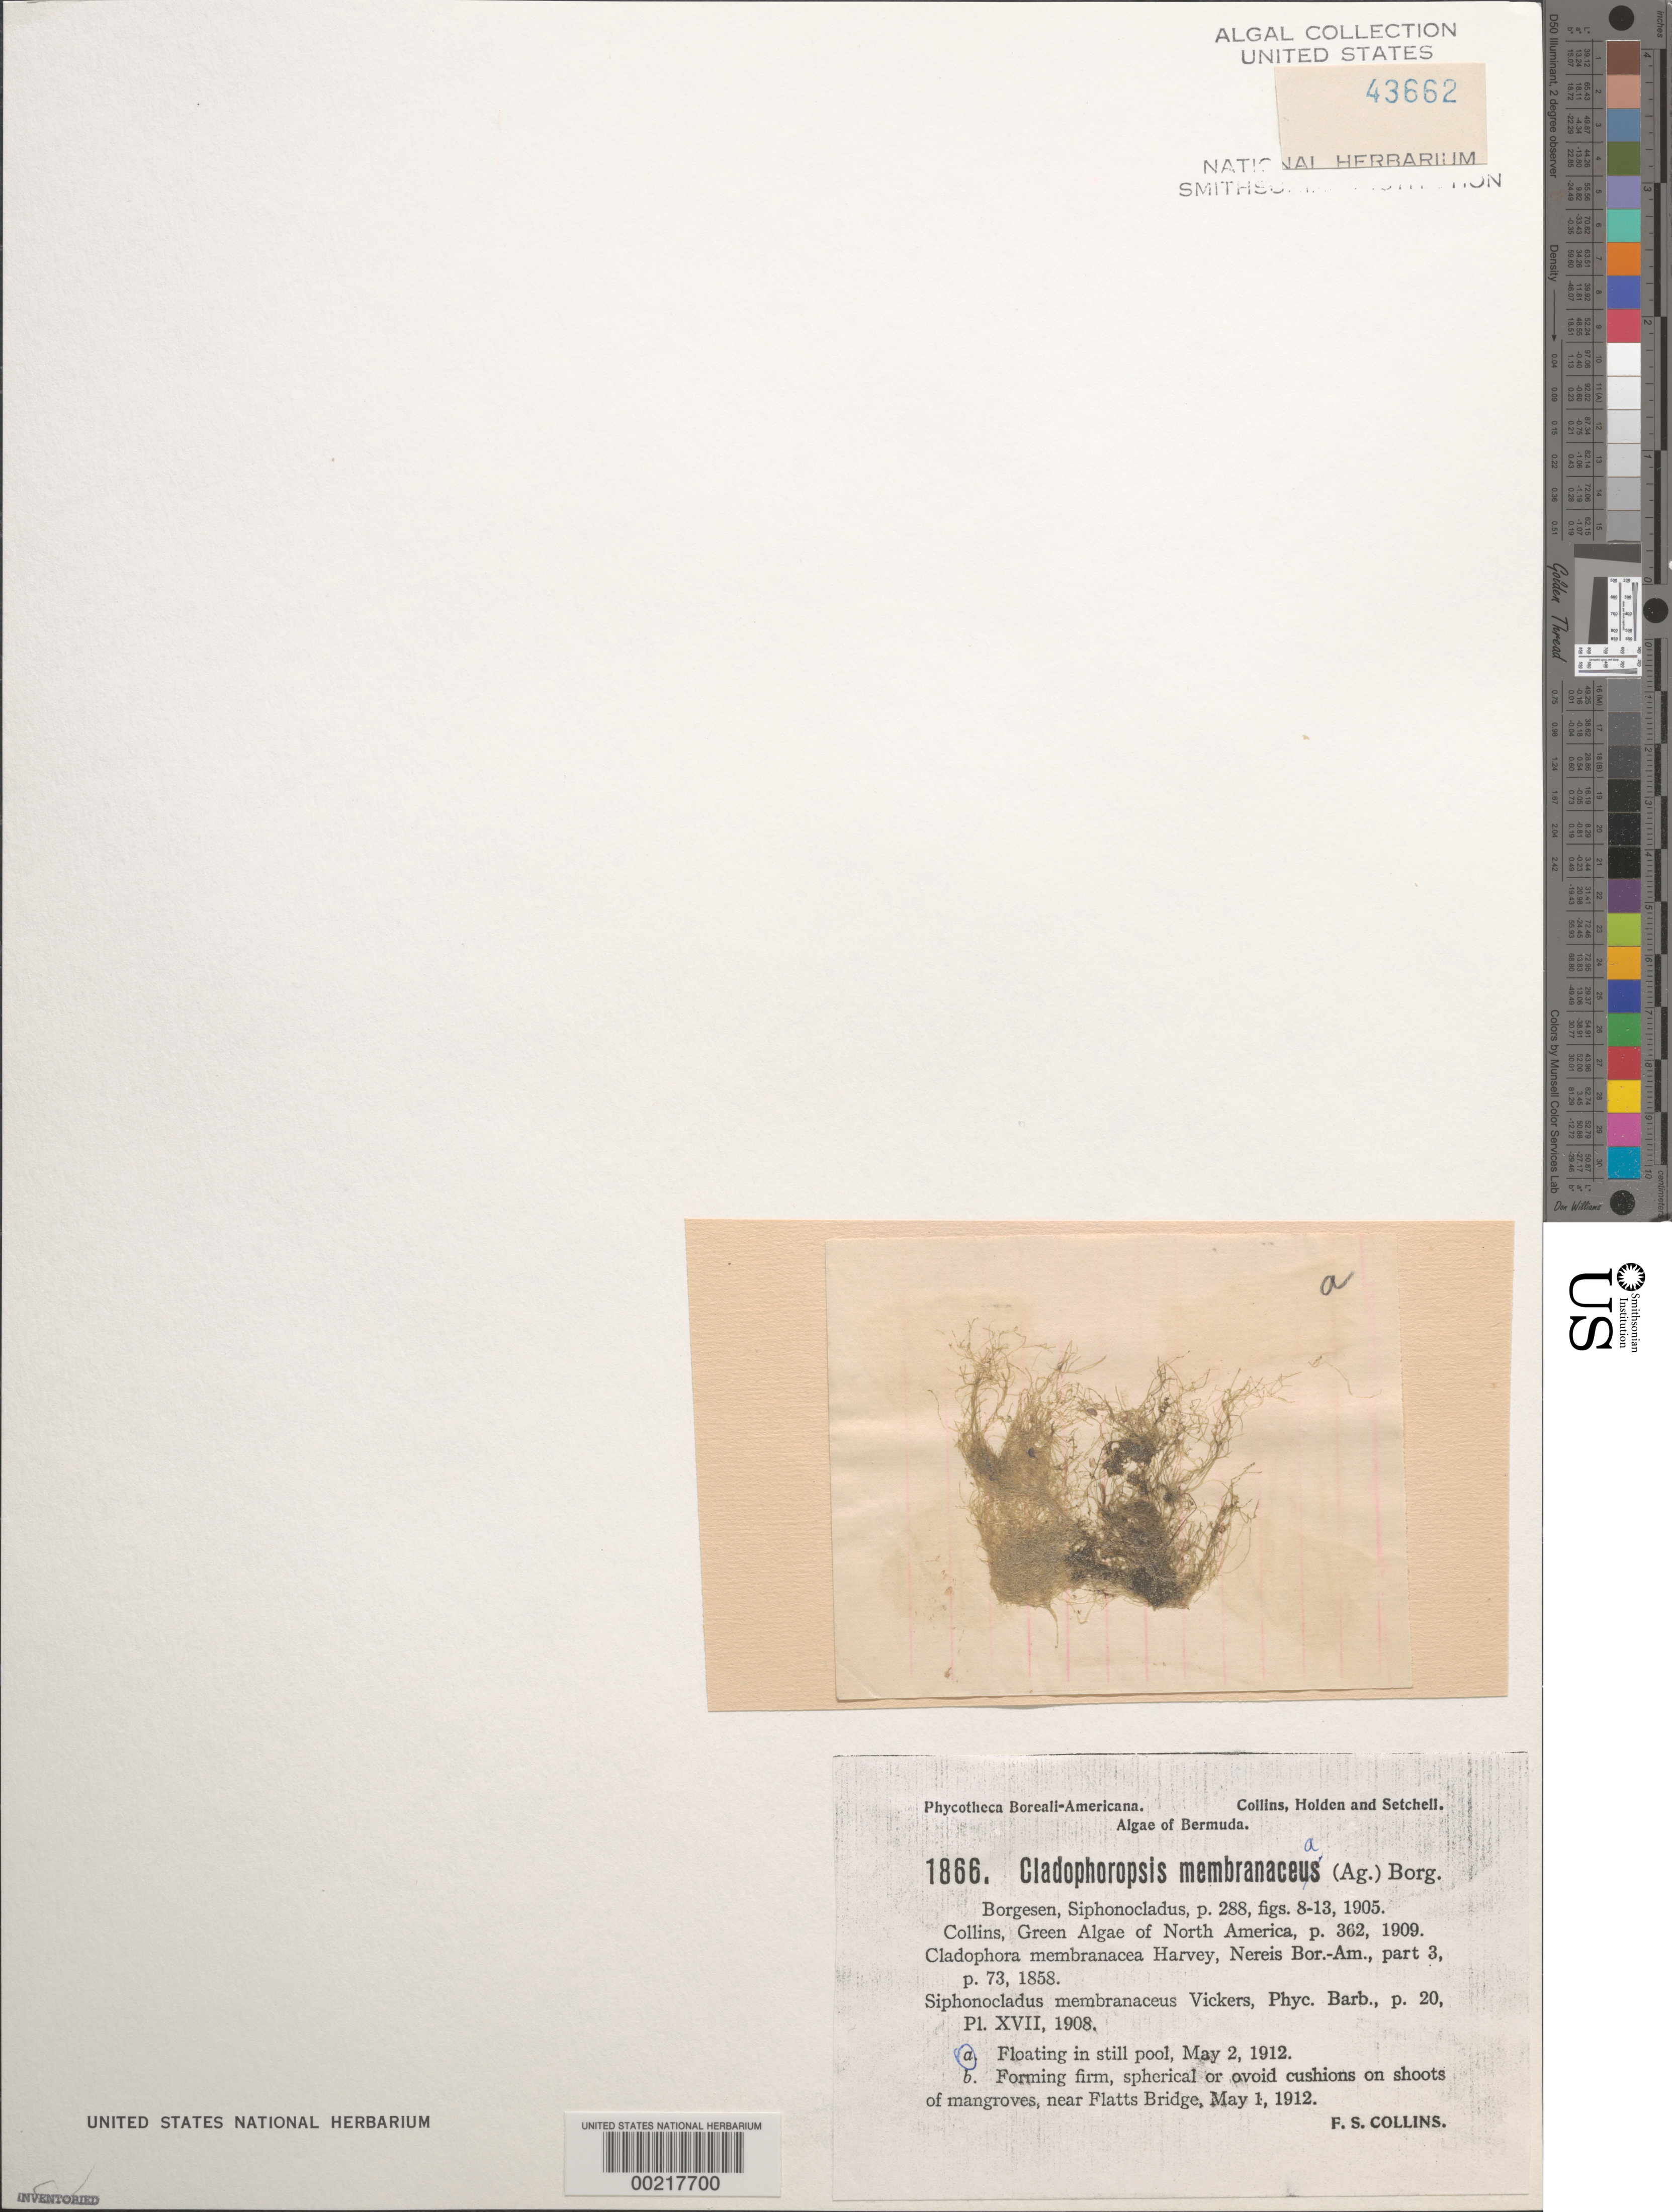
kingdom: Plantae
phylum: Chlorophyta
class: Ulvophyceae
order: Siphonocladales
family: Boodleaceae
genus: Cladophoropsis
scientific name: Cladophoropsis membranacea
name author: (Hofman-Bang) Børgesen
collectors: F. Collins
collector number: PB-A 1866a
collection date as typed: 02 May 1912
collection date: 1912-05-02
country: Bermuda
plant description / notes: Collins, Holden & Setchell, Phycotheca Boreali-Americana, as Cladophoropsis membranaceus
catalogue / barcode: US 43662